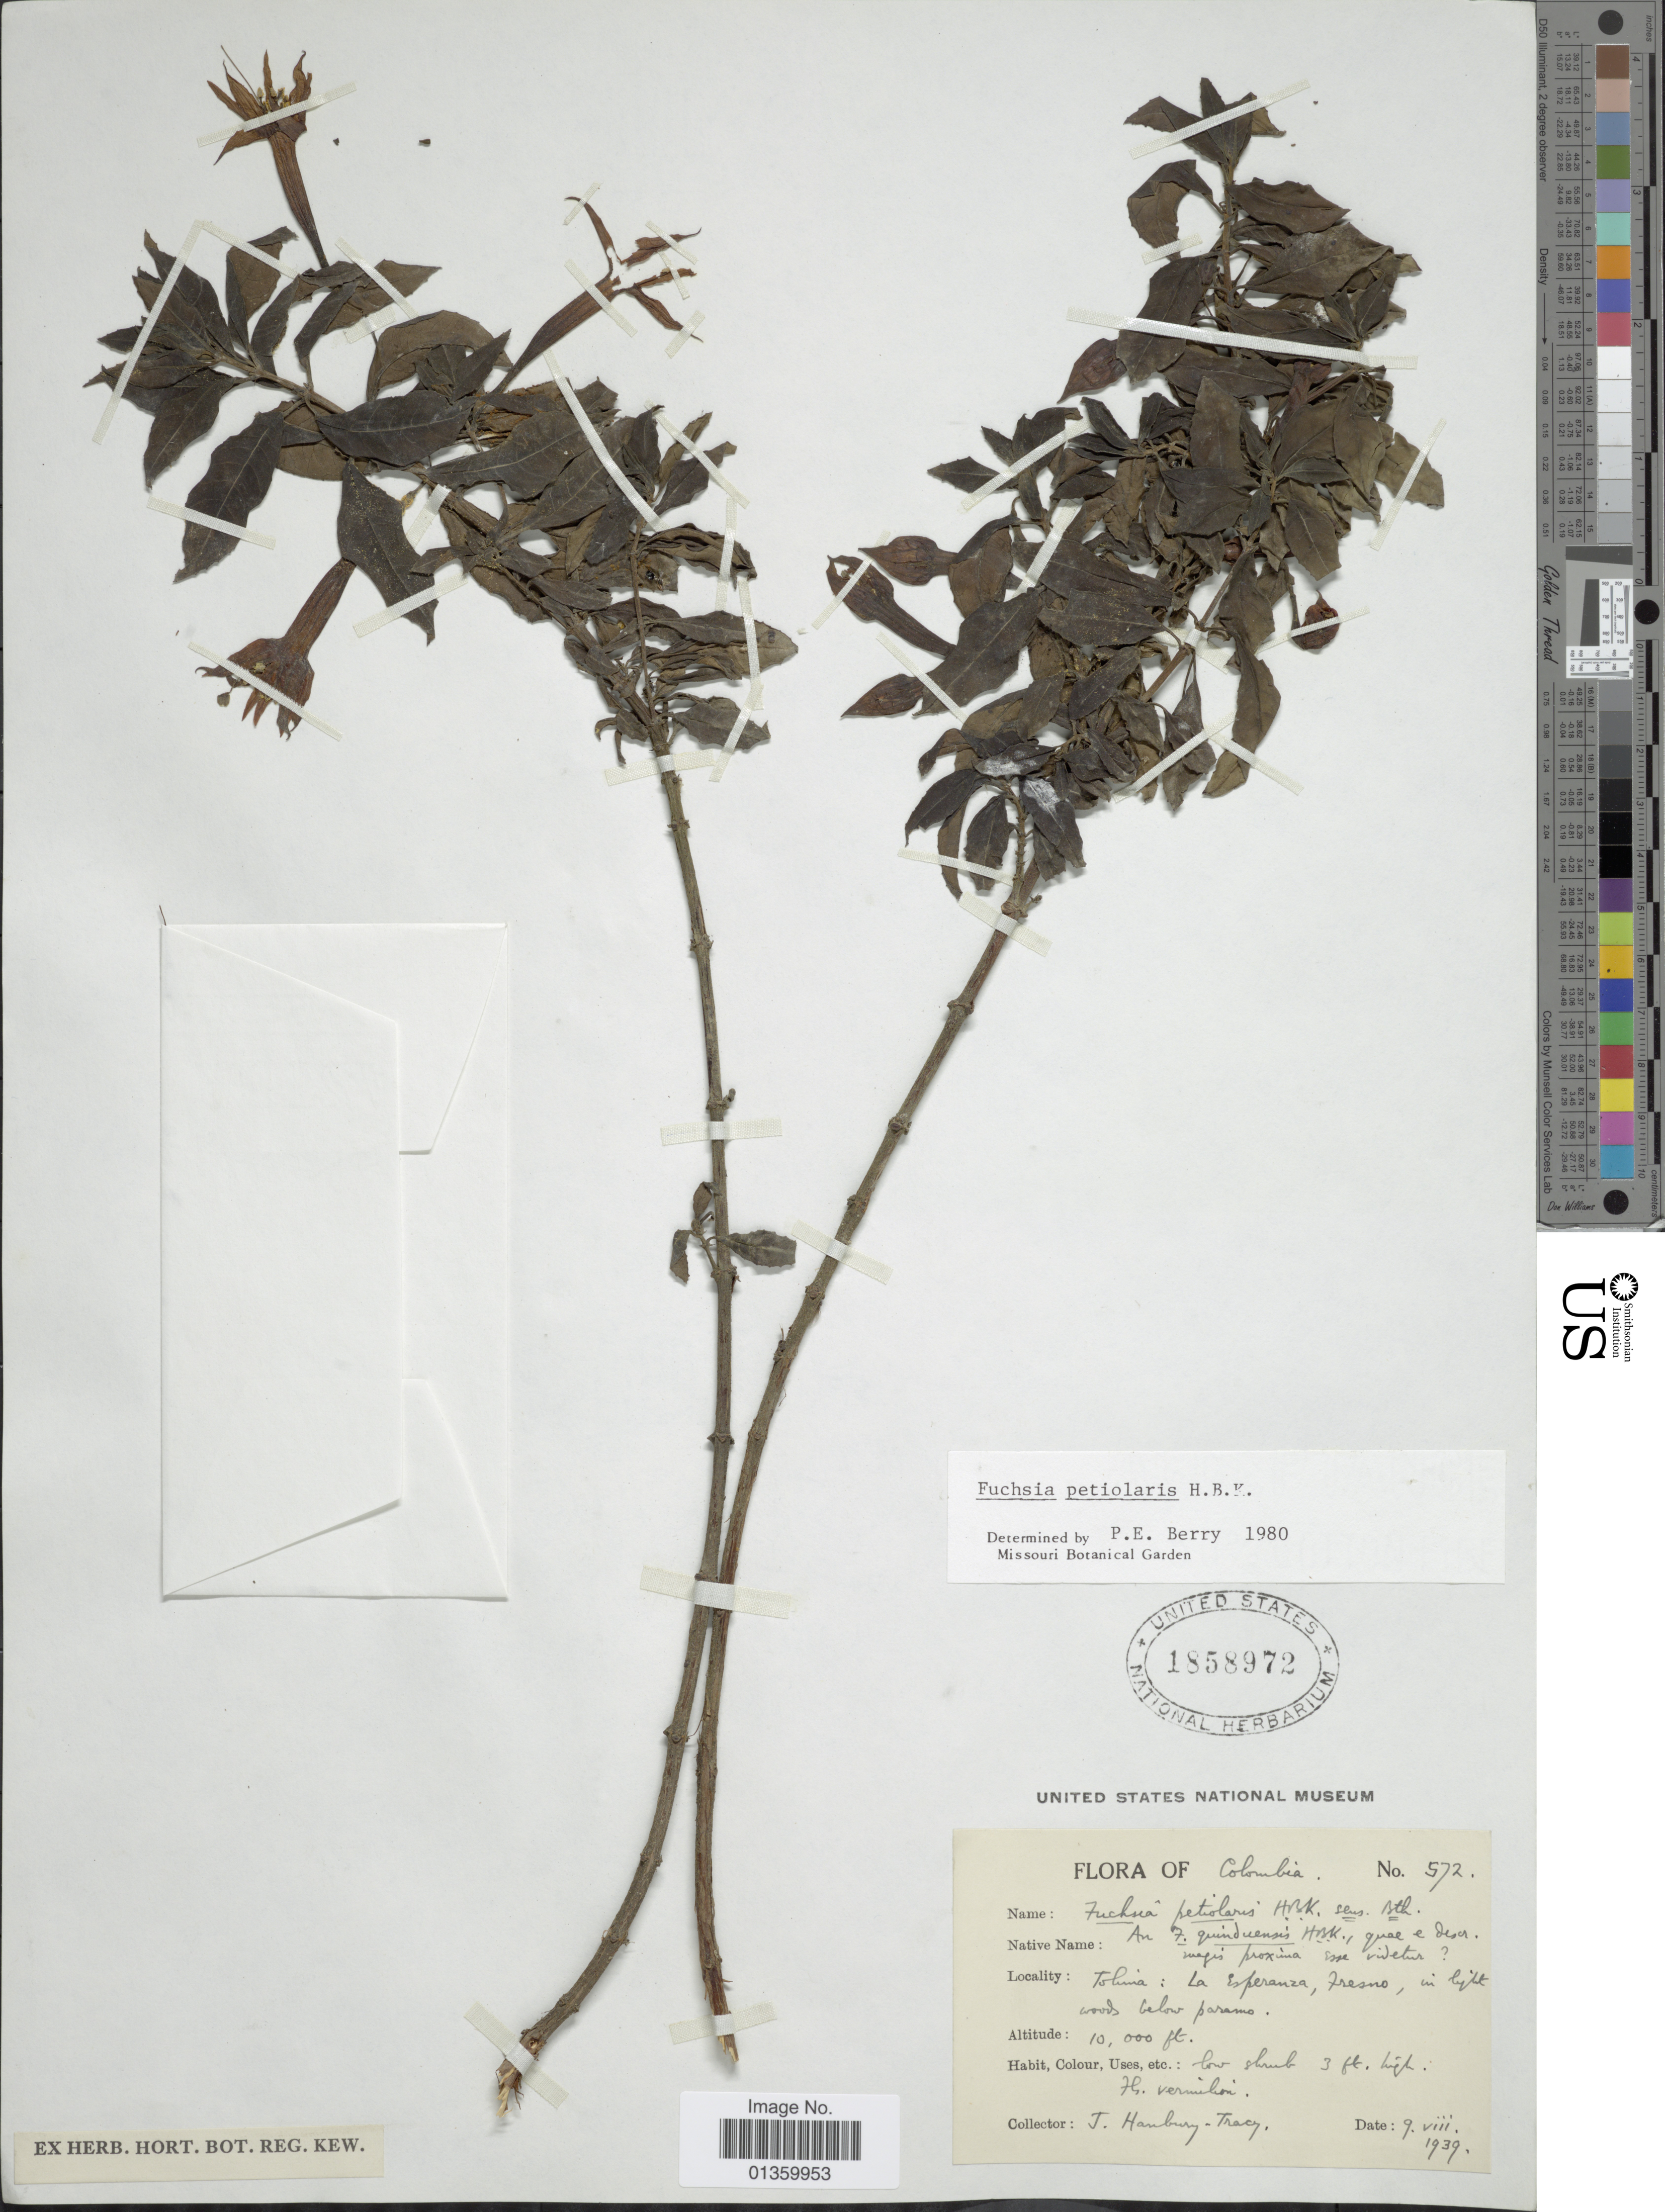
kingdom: Plantae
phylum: Tracheophyta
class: Magnoliopsida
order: Myrtales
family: Onagraceae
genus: Fuchsia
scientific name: Fuchsia petiolaris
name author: Kunth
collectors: J. Hanbury-Tracy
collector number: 572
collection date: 1939-08-09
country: Colombia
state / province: Tolima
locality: La Esperanza, Fresno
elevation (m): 3048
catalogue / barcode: US 1858972